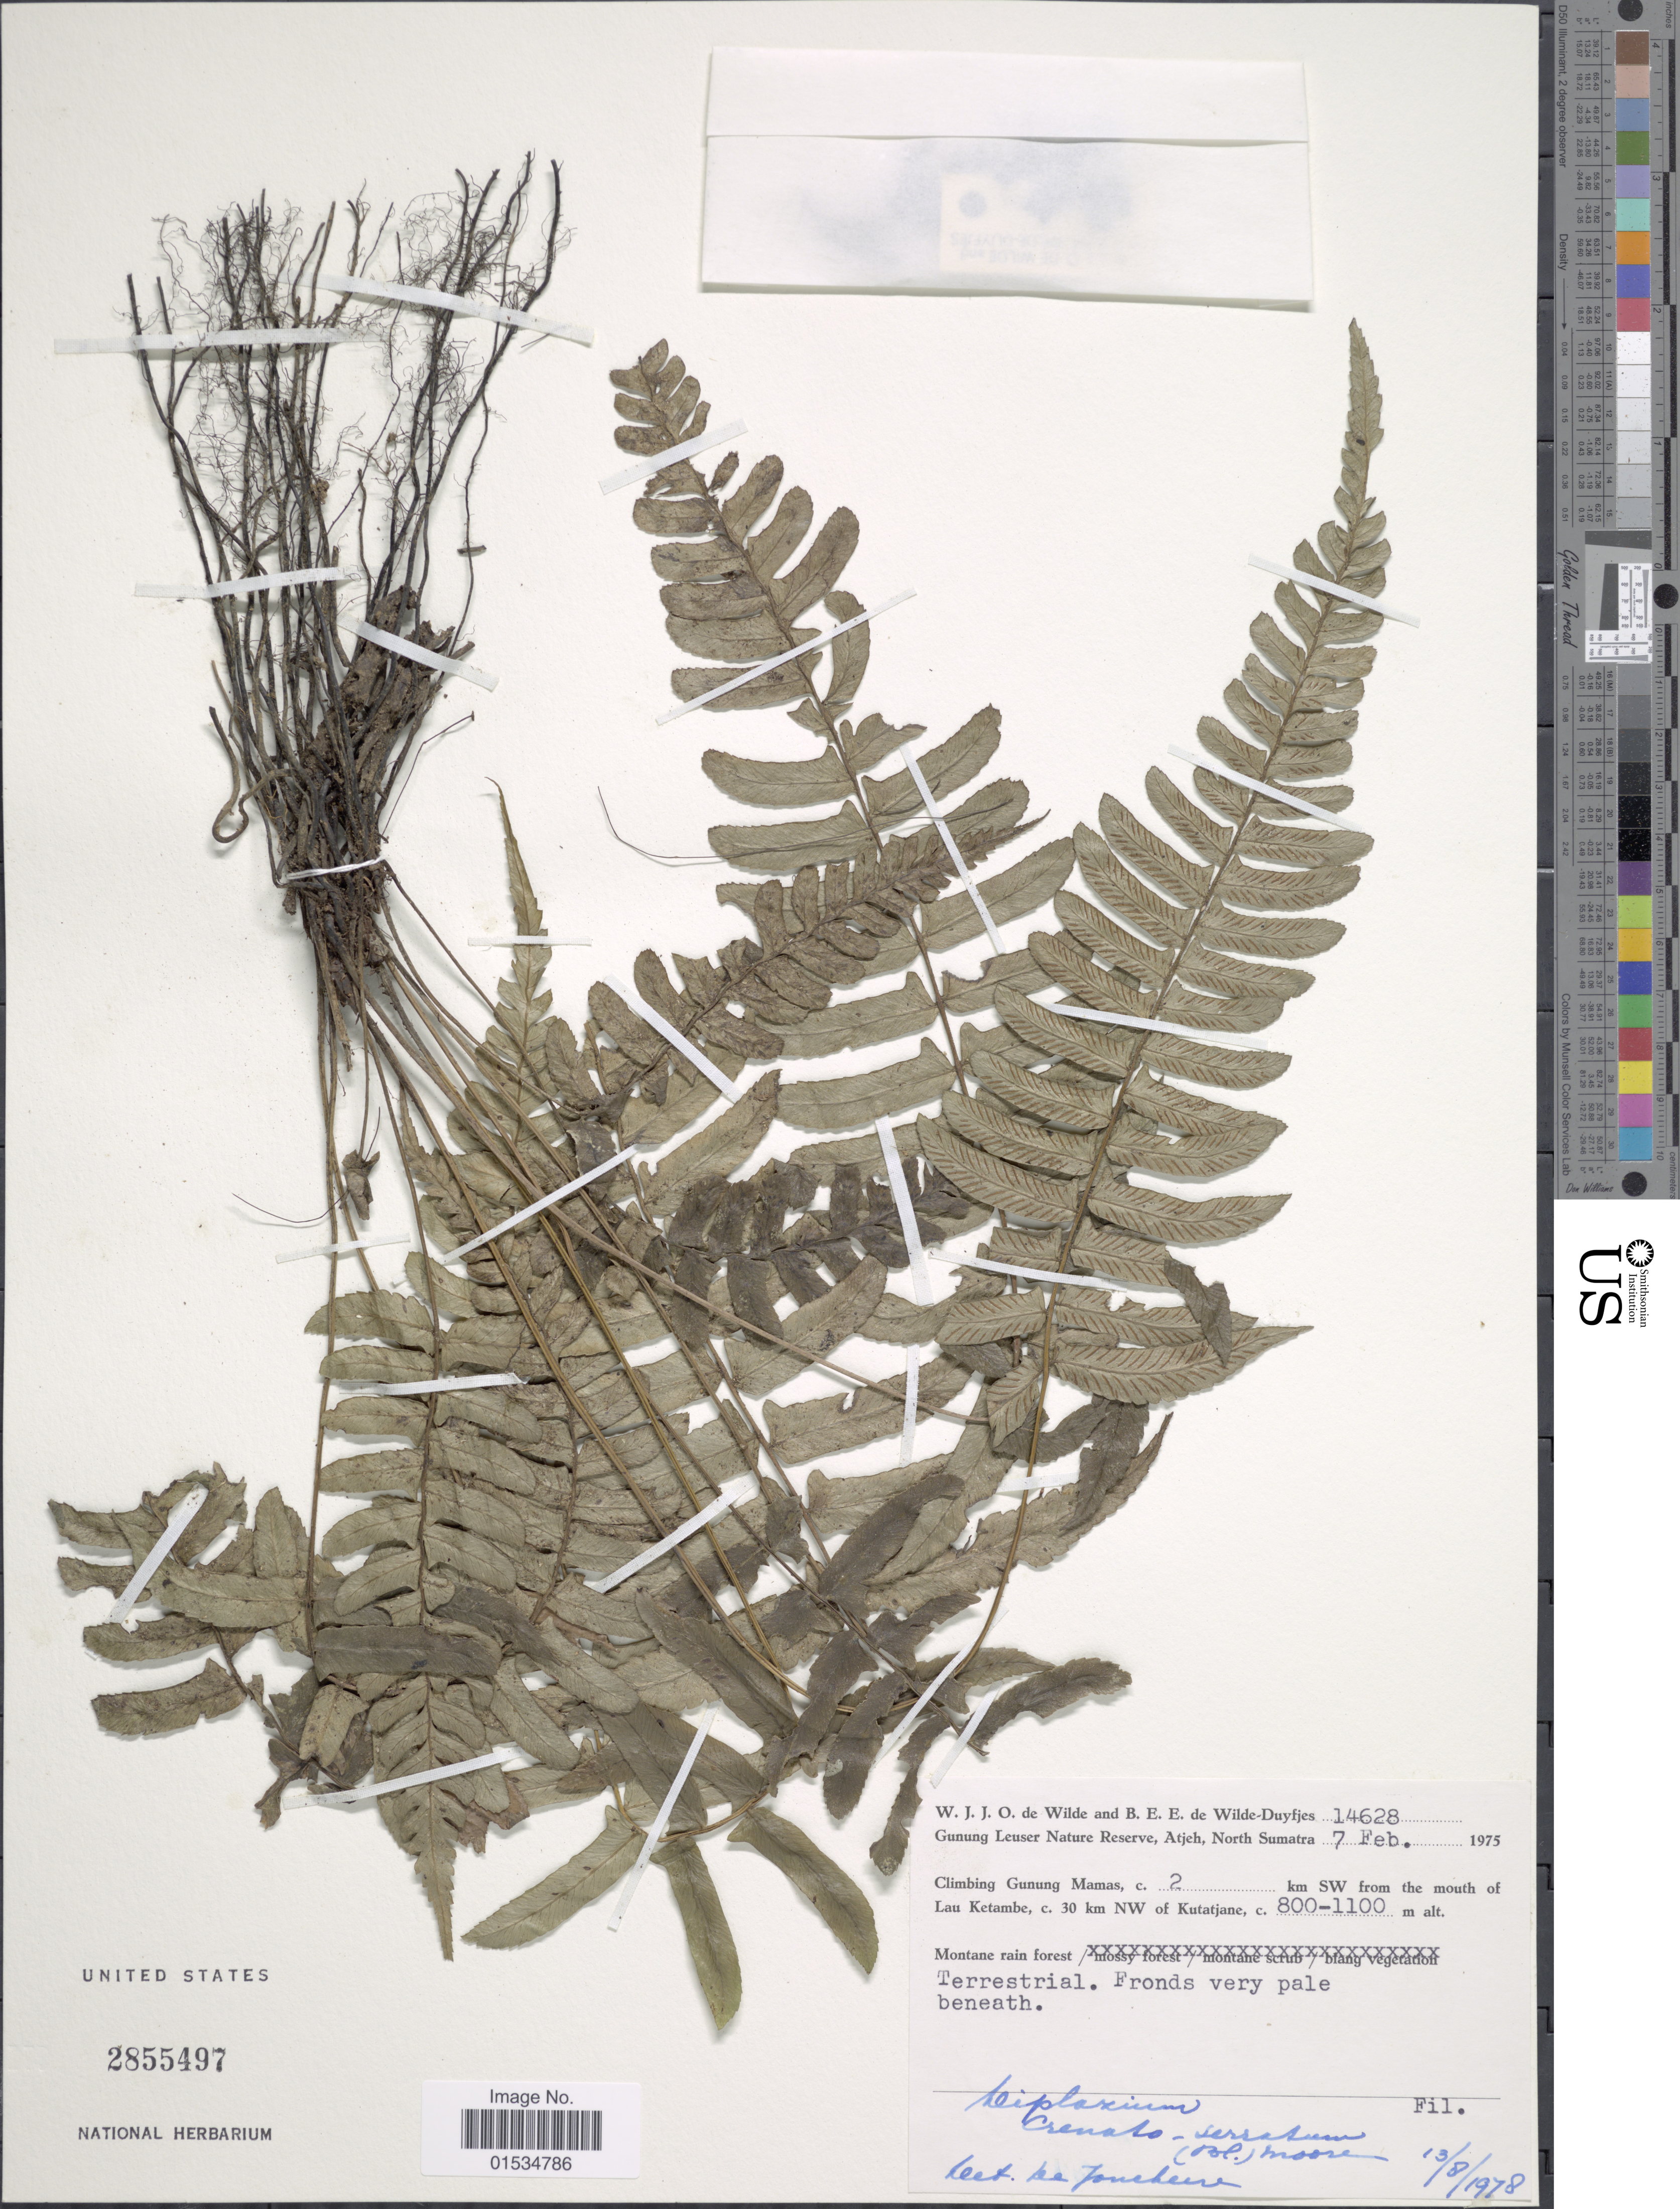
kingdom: Plantae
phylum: Tracheophyta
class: Polypodiopsida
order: Polypodiales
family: Athyriaceae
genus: Diplazium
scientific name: Diplazium crenatoserratum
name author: (Blume) T. Moore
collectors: W. J. de Wilde & B. E. de Wilde-Duyfjes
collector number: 14628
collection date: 1975-02-07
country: Indonesia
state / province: Sumatra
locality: Gunung Leuser Nature Reserv, Atjeh, North Sumatra, Climbing Gunung Mamas, c 2 km SW from the mouth of Lau Ketambe, c. 30 km NW of Kutatjane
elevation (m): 800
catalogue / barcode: US 2855497